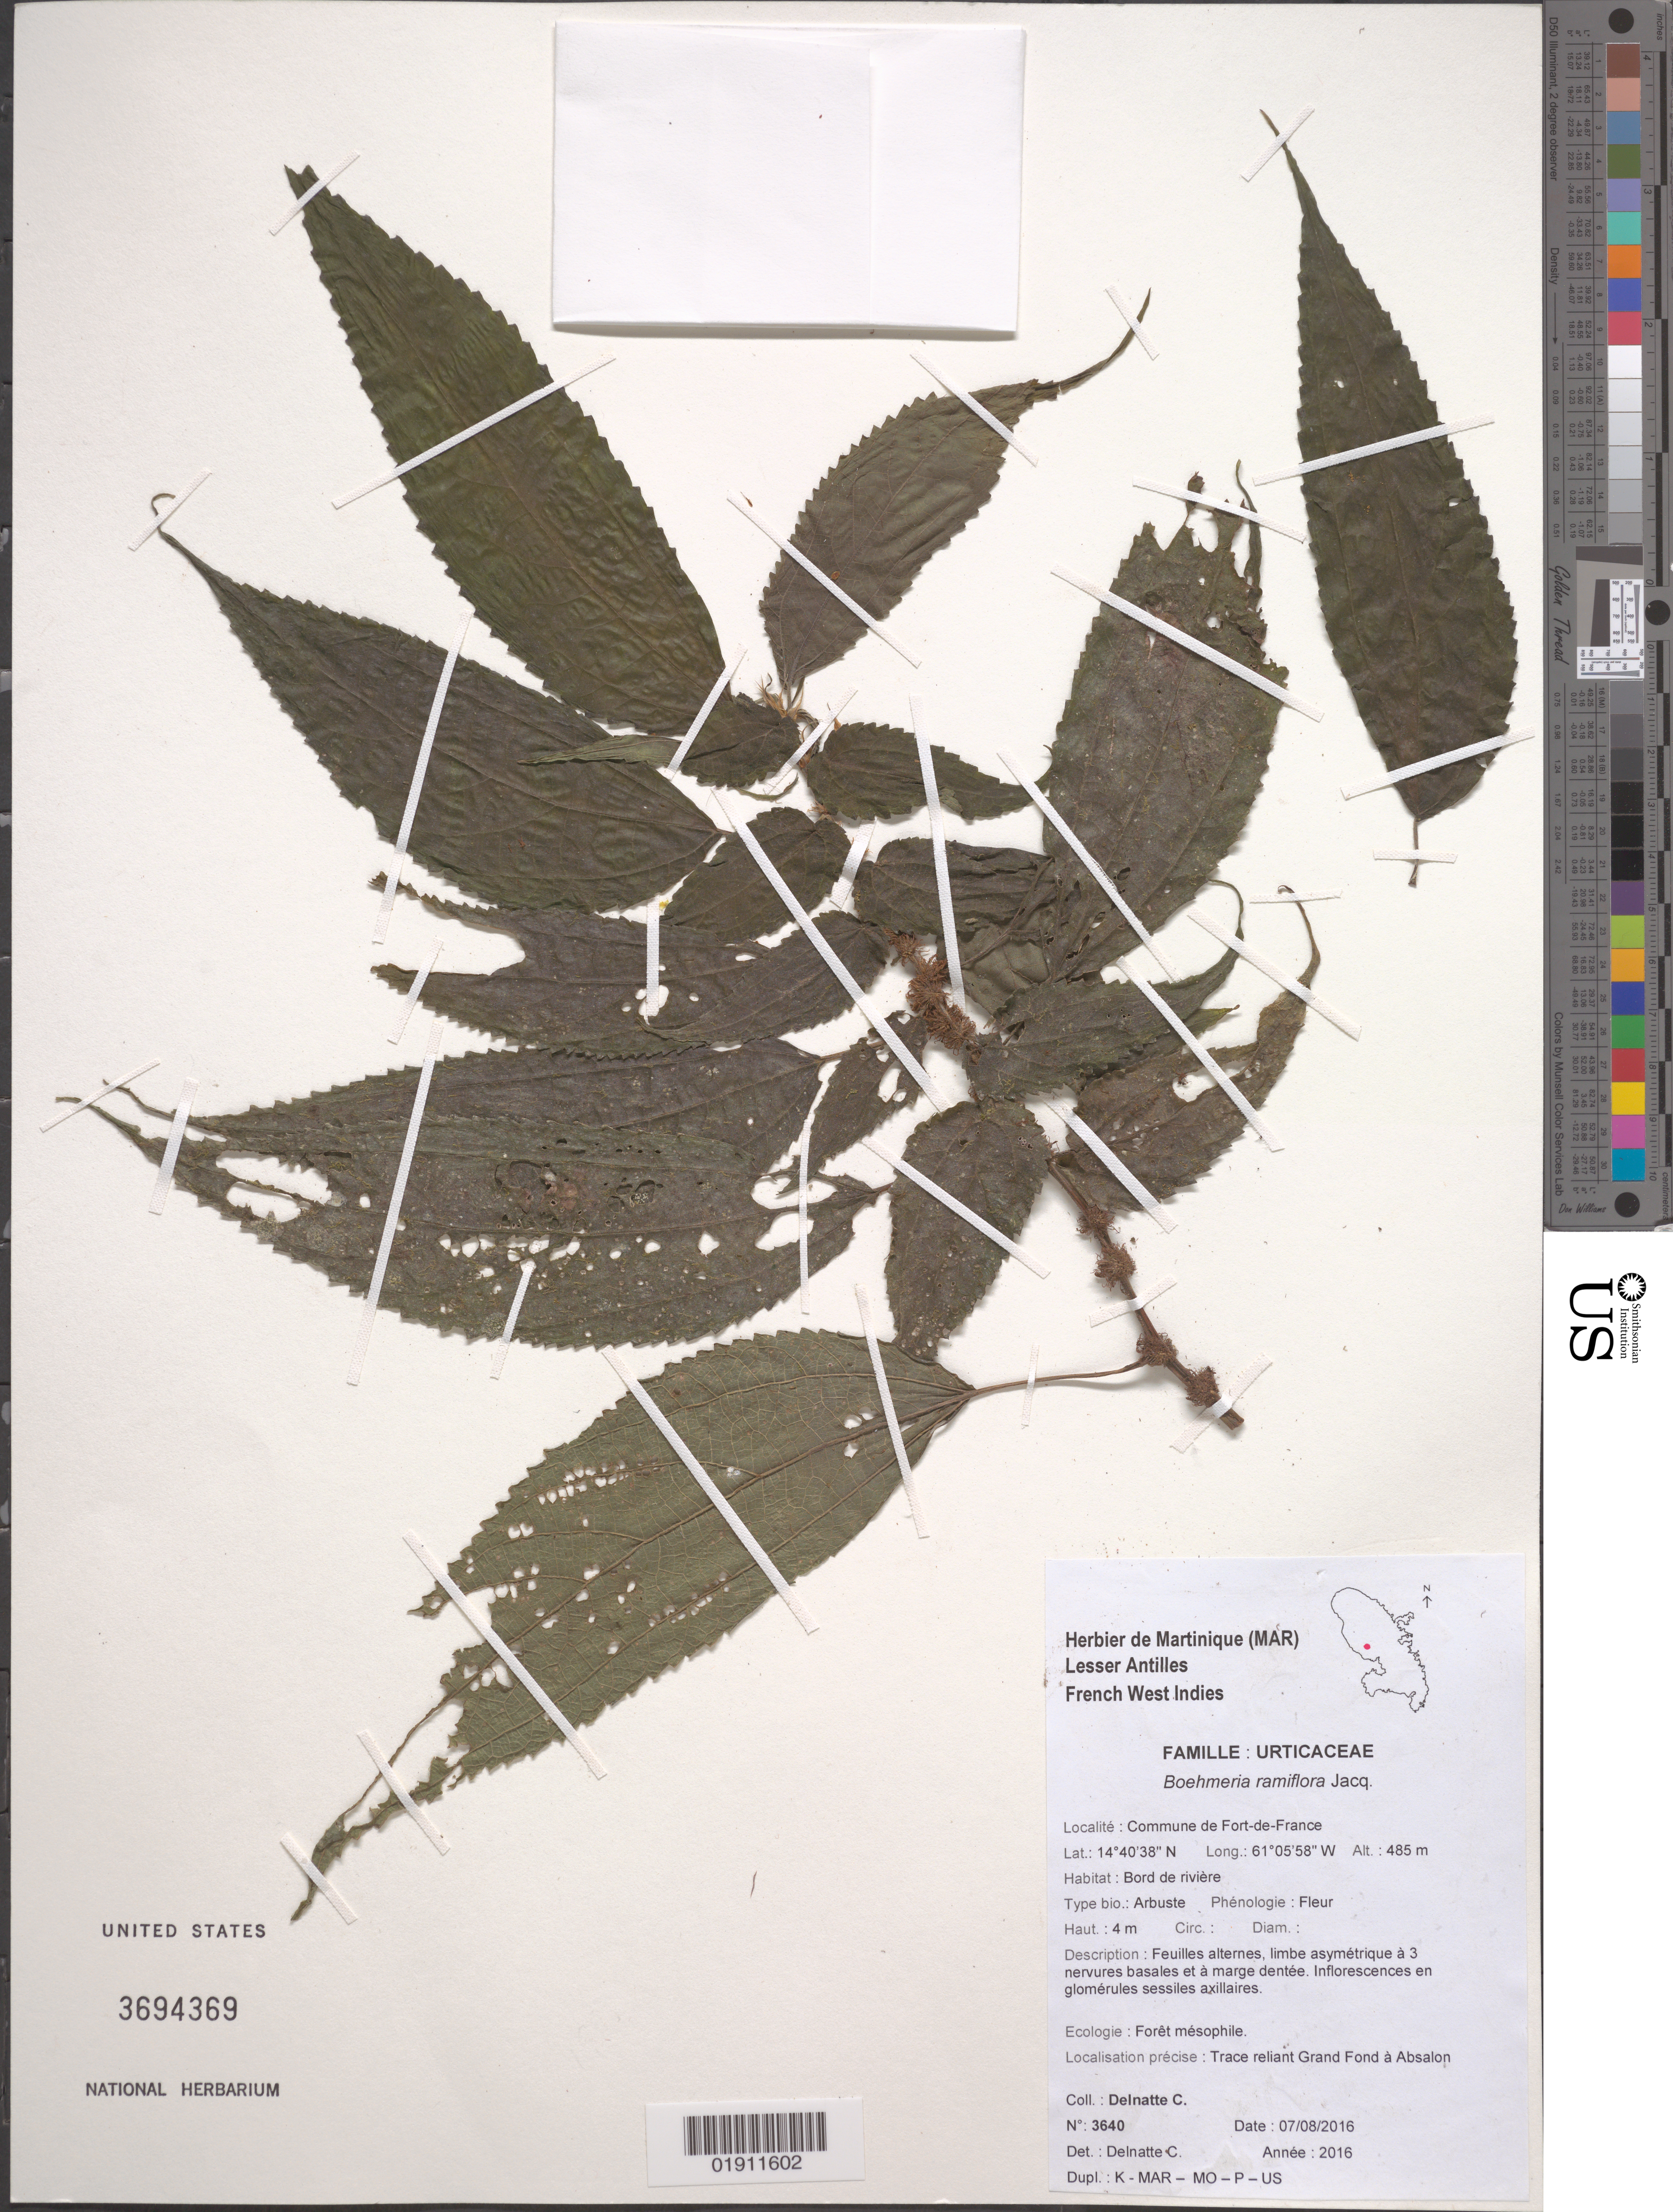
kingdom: Plantae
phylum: Tracheophyta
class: Magnoliopsida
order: Rosales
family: Urticaceae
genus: Boehmeria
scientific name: Boehmeria ramiflora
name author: Jacq.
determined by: Delnatte, C.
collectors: C. Delnatte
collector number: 3640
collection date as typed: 07/08/2016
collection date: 2016-08-07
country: Martinique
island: Martinique I.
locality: Commune de Fort-de-France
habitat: Borde de rivière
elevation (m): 485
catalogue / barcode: US 3694369